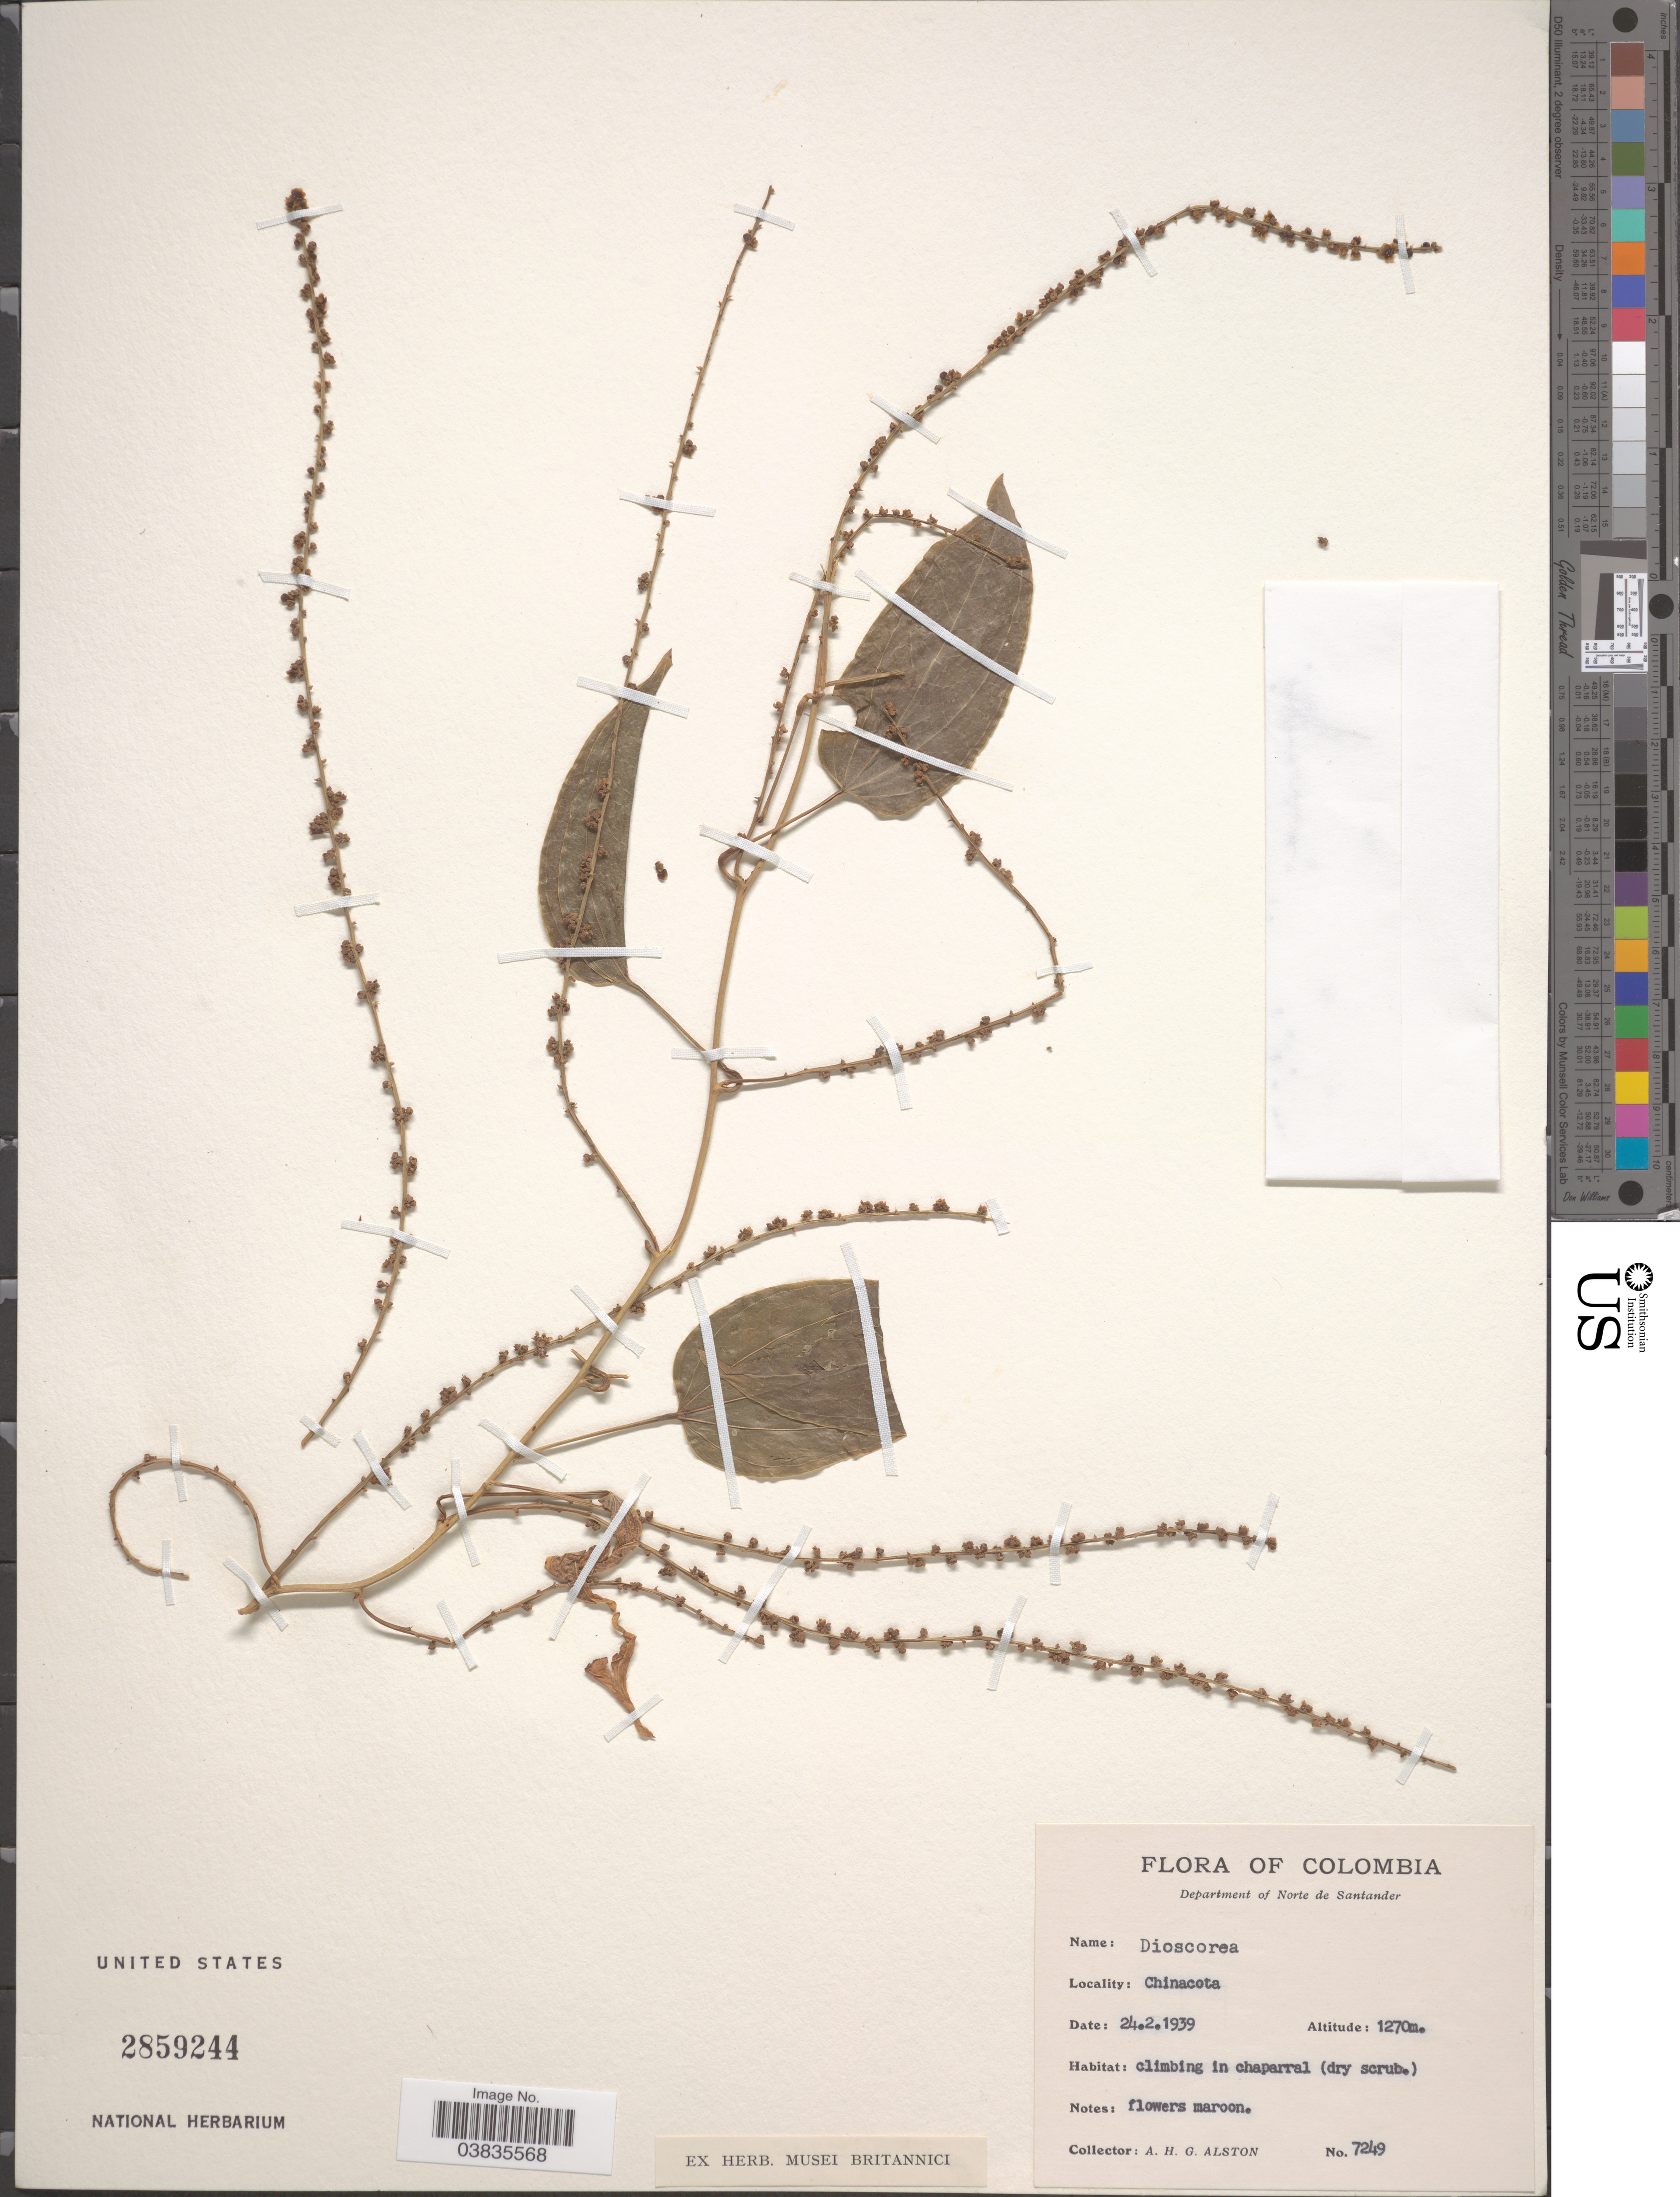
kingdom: Plantae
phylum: Tracheophyta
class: Liliopsida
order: Dioscoreales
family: Dioscoreaceae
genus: Dioscorea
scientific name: Dioscorea sp.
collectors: A. H. Alston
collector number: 7249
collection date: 1939-02-24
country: Colombia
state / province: Norte de Santander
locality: Department of Norte de Santander. Chinacota.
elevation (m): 1270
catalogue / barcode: US 2859244